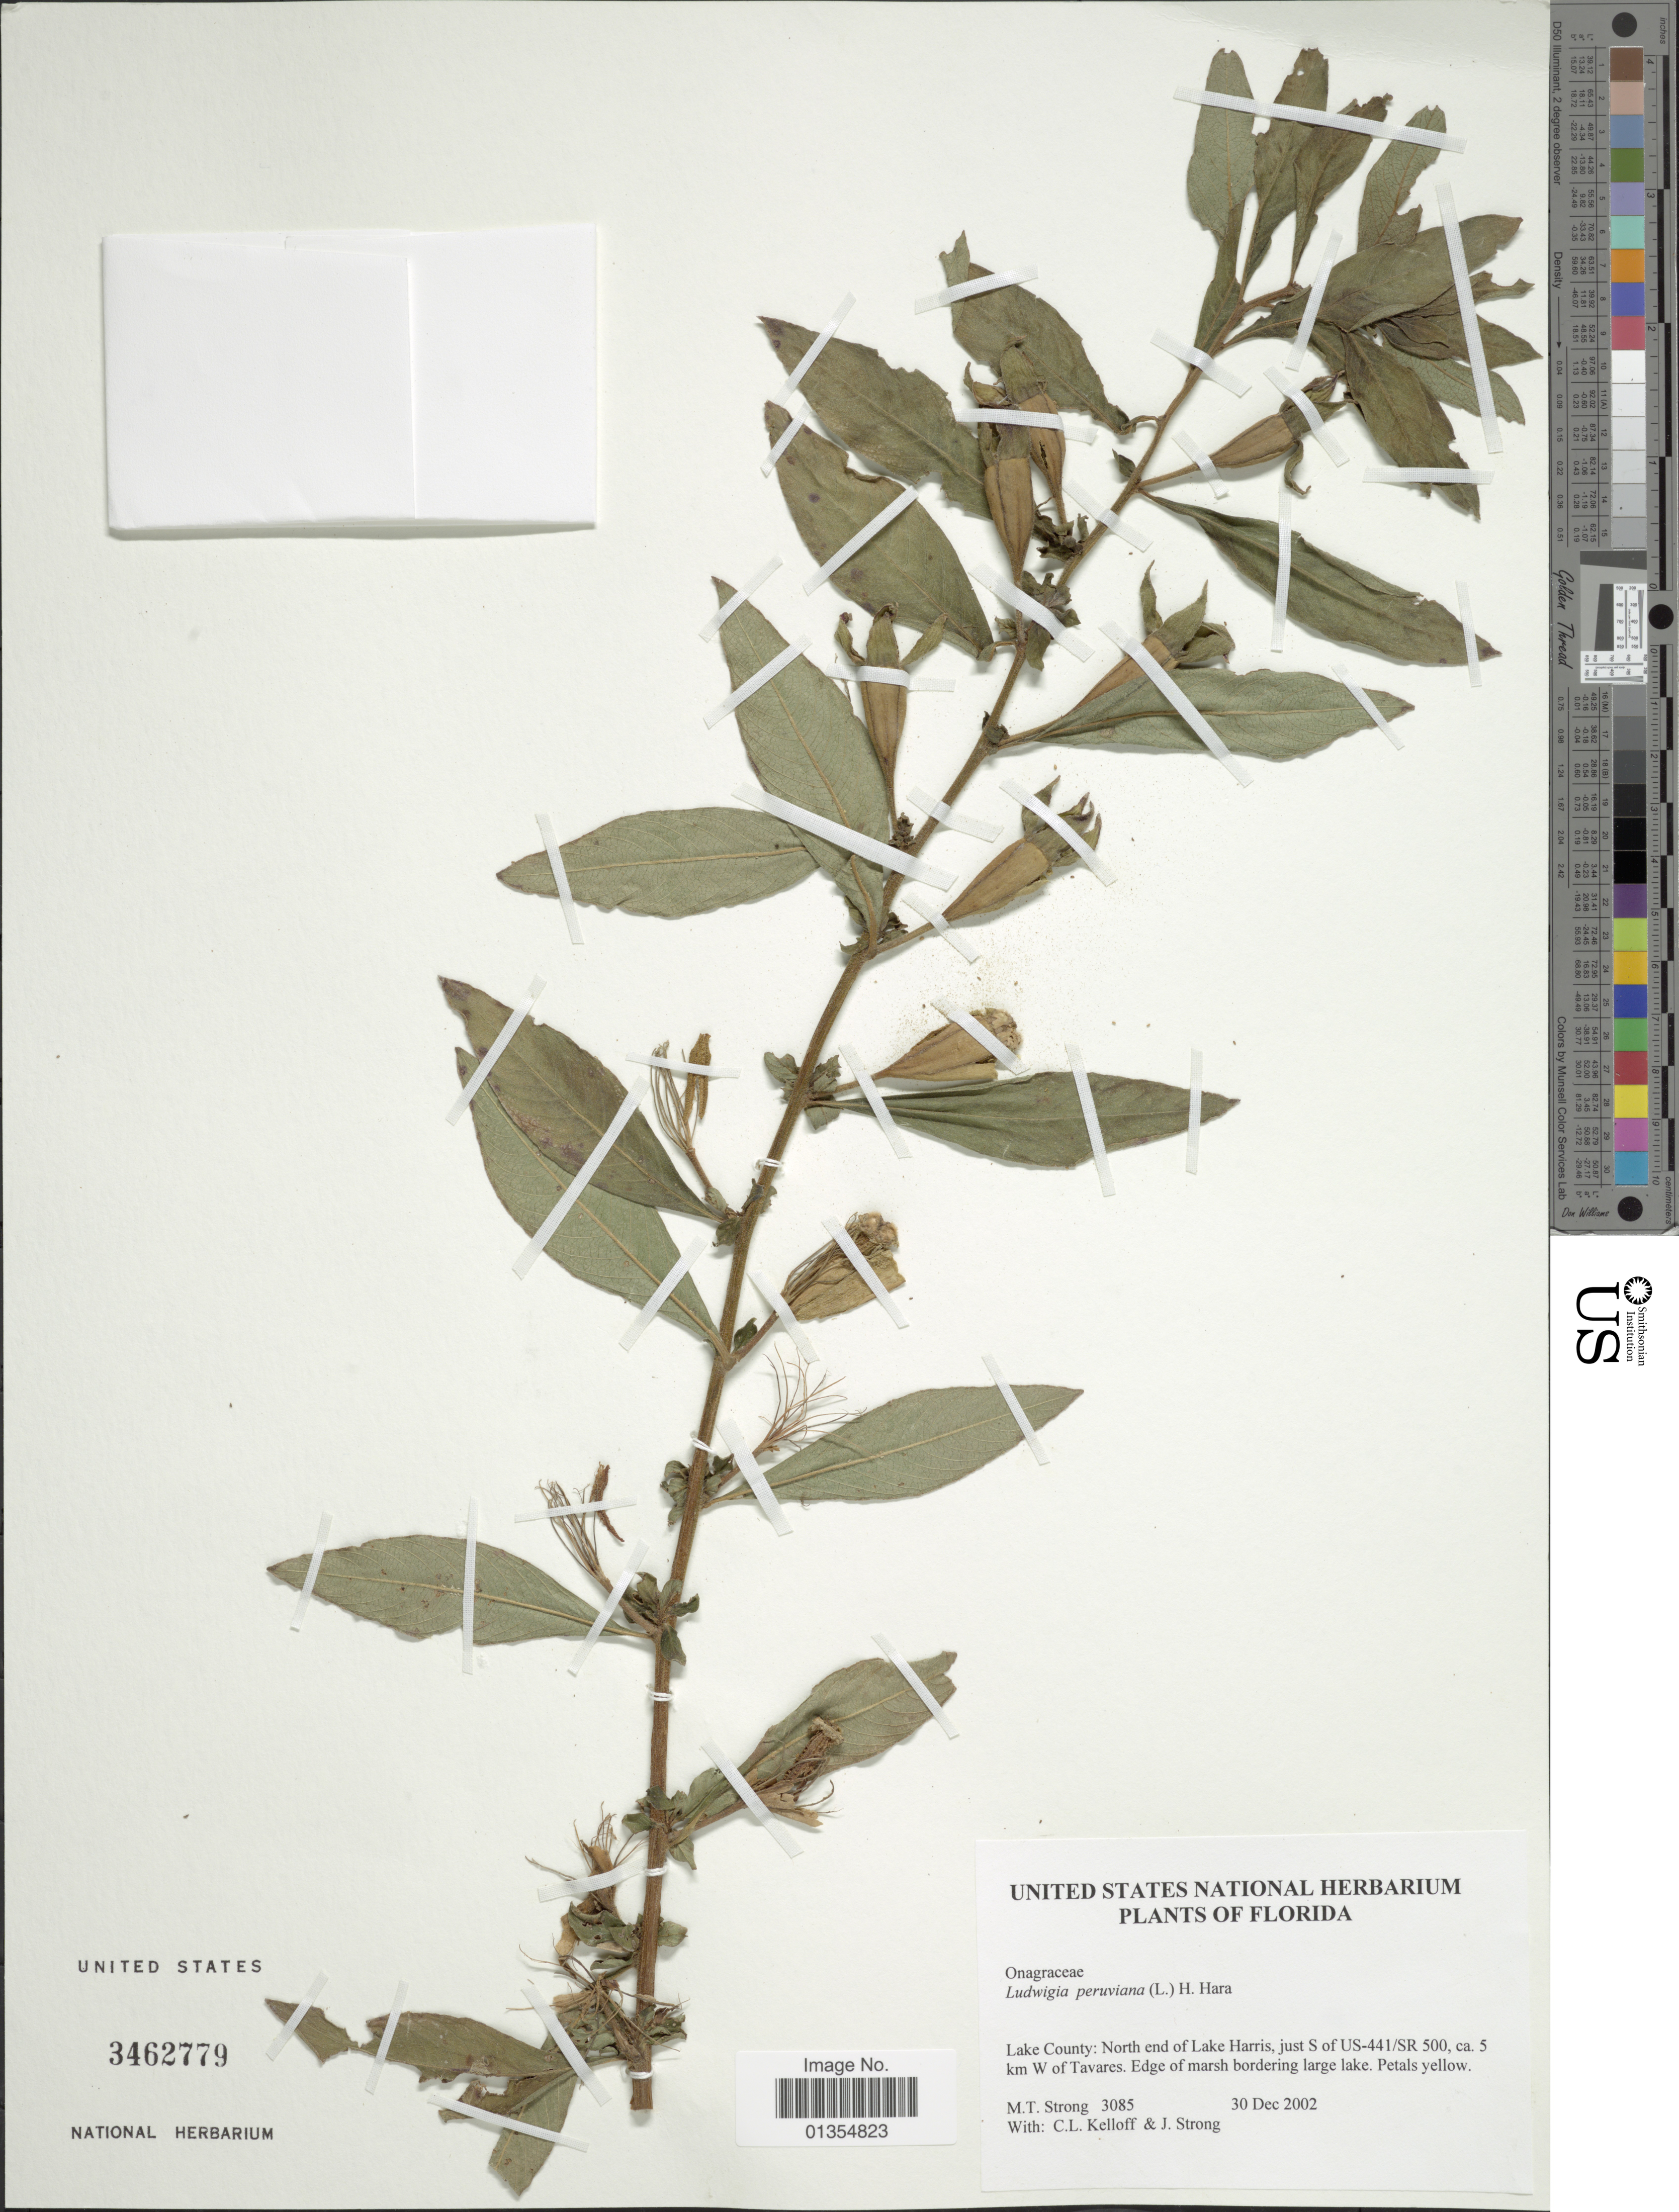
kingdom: Plantae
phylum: Tracheophyta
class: Magnoliopsida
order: Myrtales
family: Onagraceae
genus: Ludwigia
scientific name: Ludwigia peruviana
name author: (L.) H. Hara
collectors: M. T. Strong, C. L. Kelloff & J. L. Strong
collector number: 3085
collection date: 2002-12-30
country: United States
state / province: Florida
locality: Lake County: North end of Lake Harris, just S of US-441/SR 500, ca 5 km W of Tavares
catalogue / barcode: US 3462779